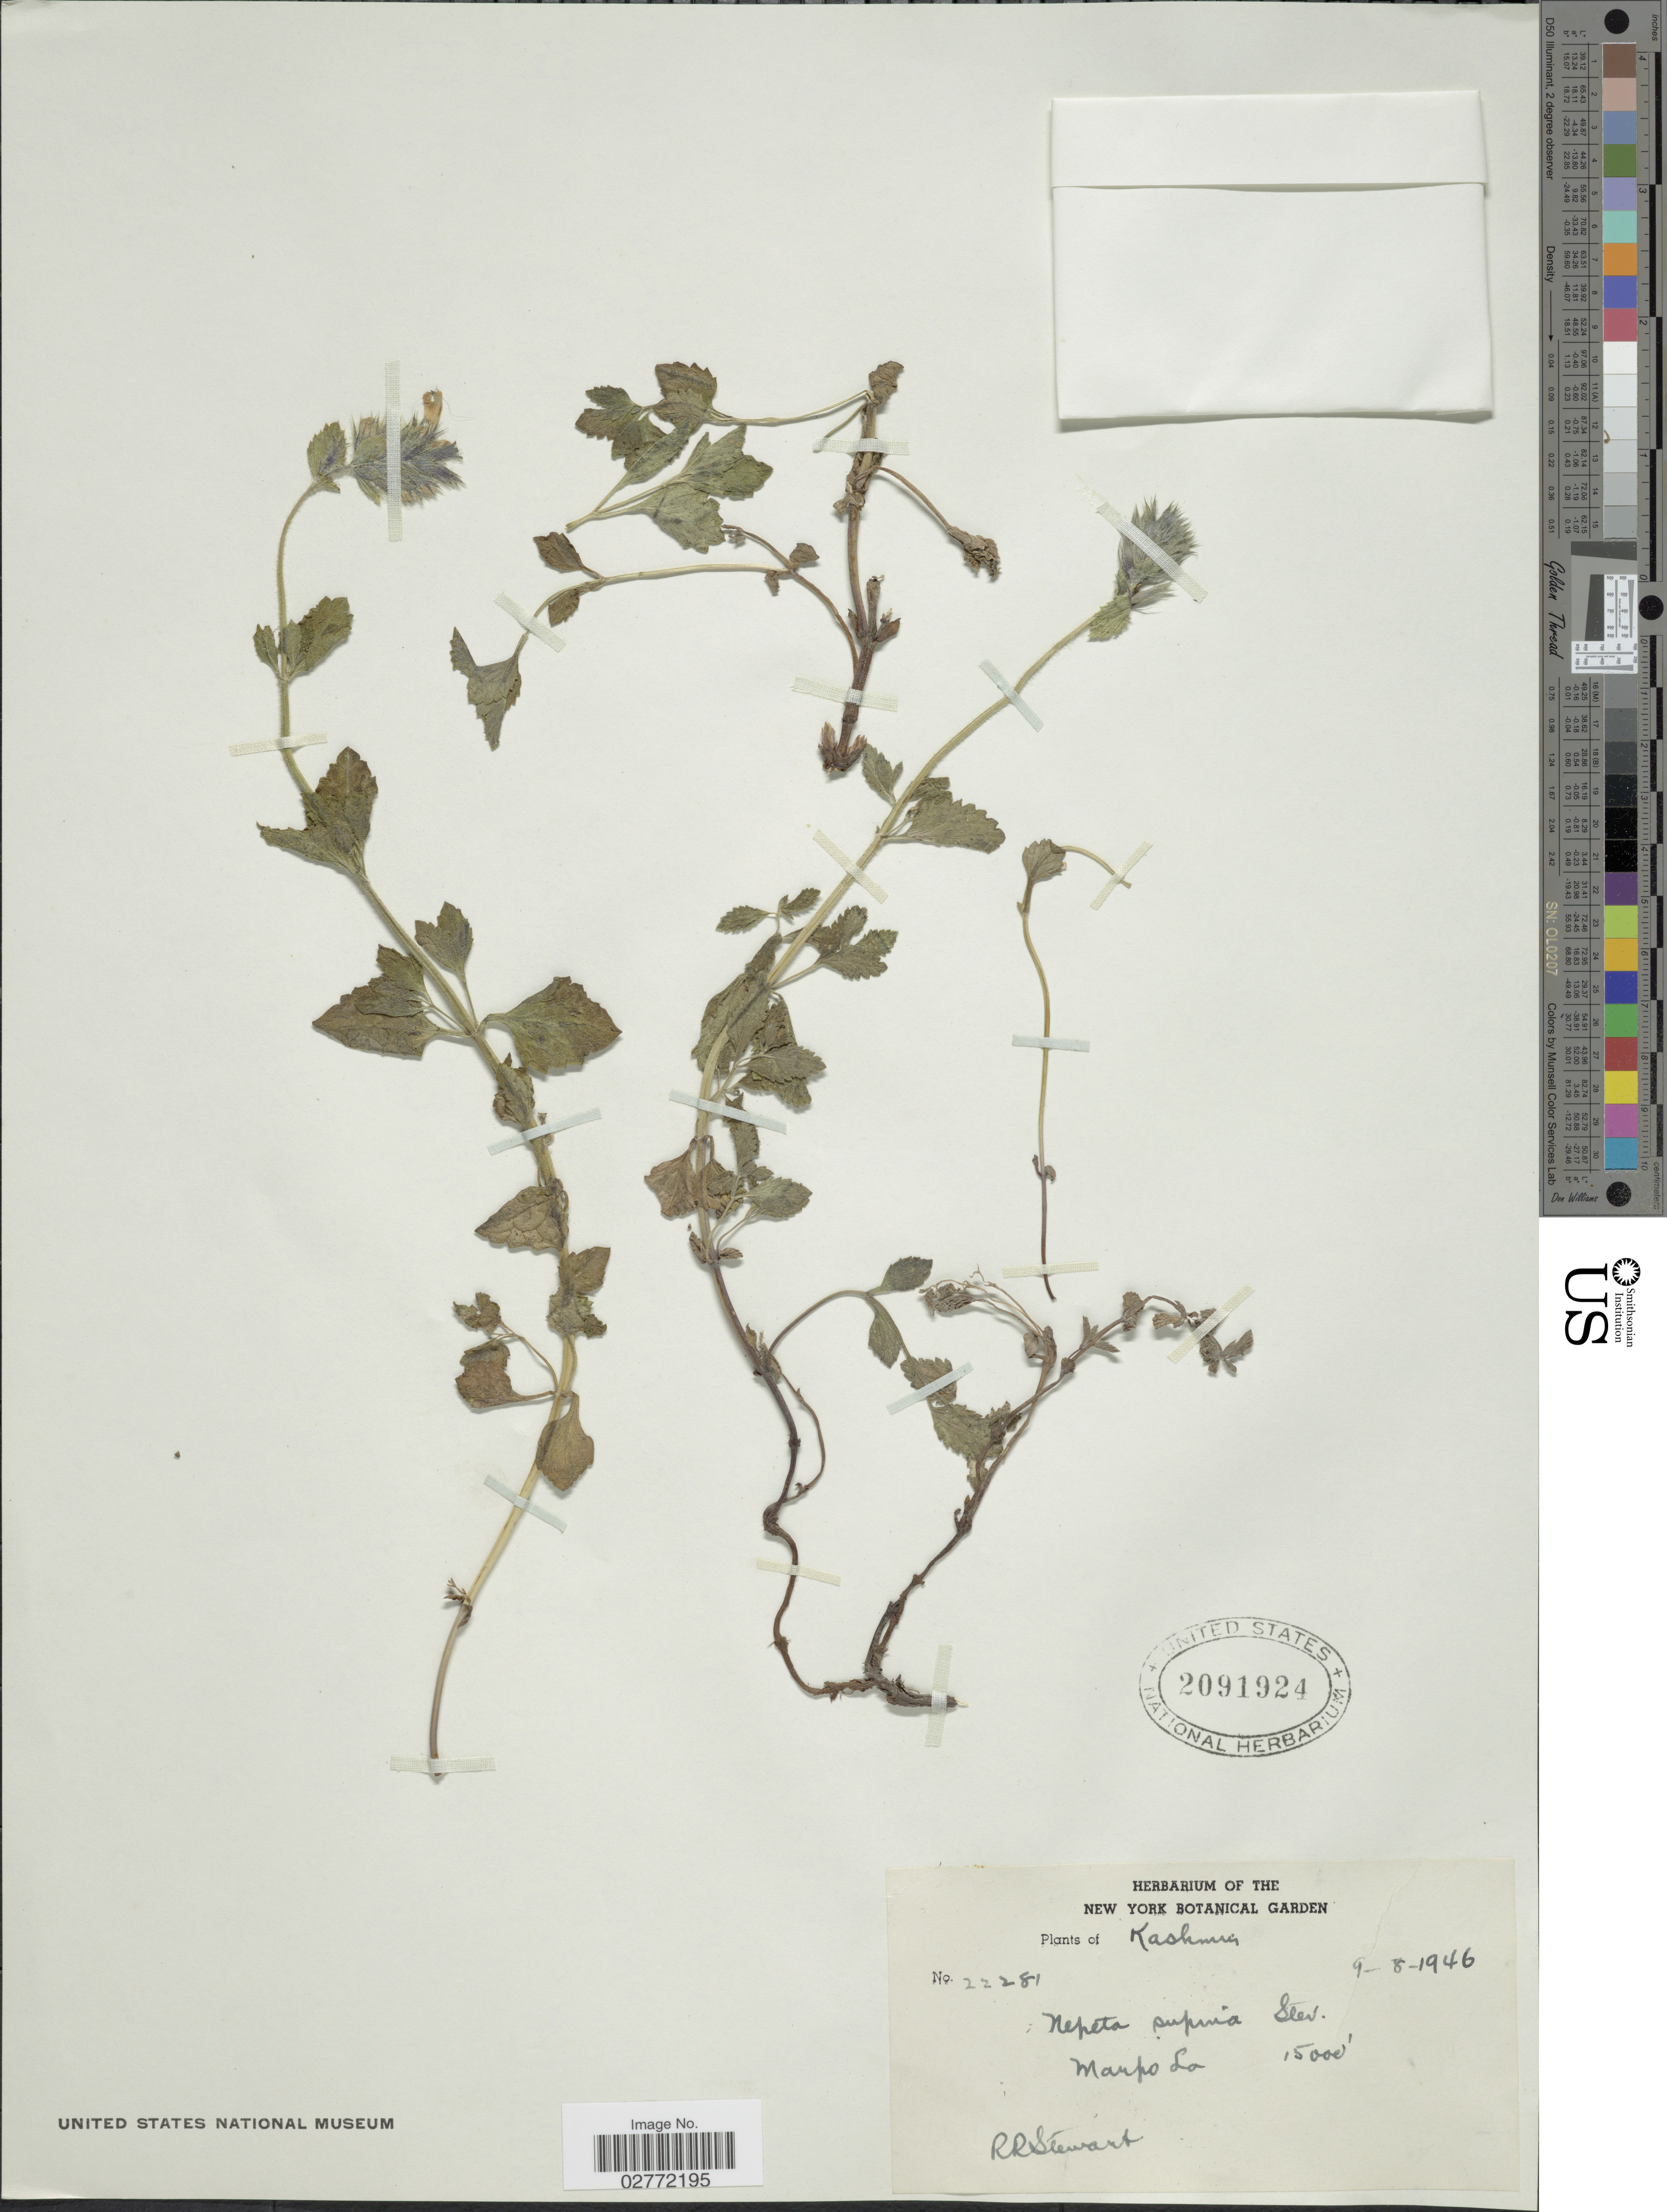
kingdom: Plantae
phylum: Tracheophyta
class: Magnoliopsida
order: Lamiales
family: Lamiaceae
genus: Nepeta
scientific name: Nepeta supina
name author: Steven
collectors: R. R. Stewart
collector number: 22281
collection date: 1946-08-09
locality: Kashmir, Marpo La.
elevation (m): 4572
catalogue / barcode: US 2091924